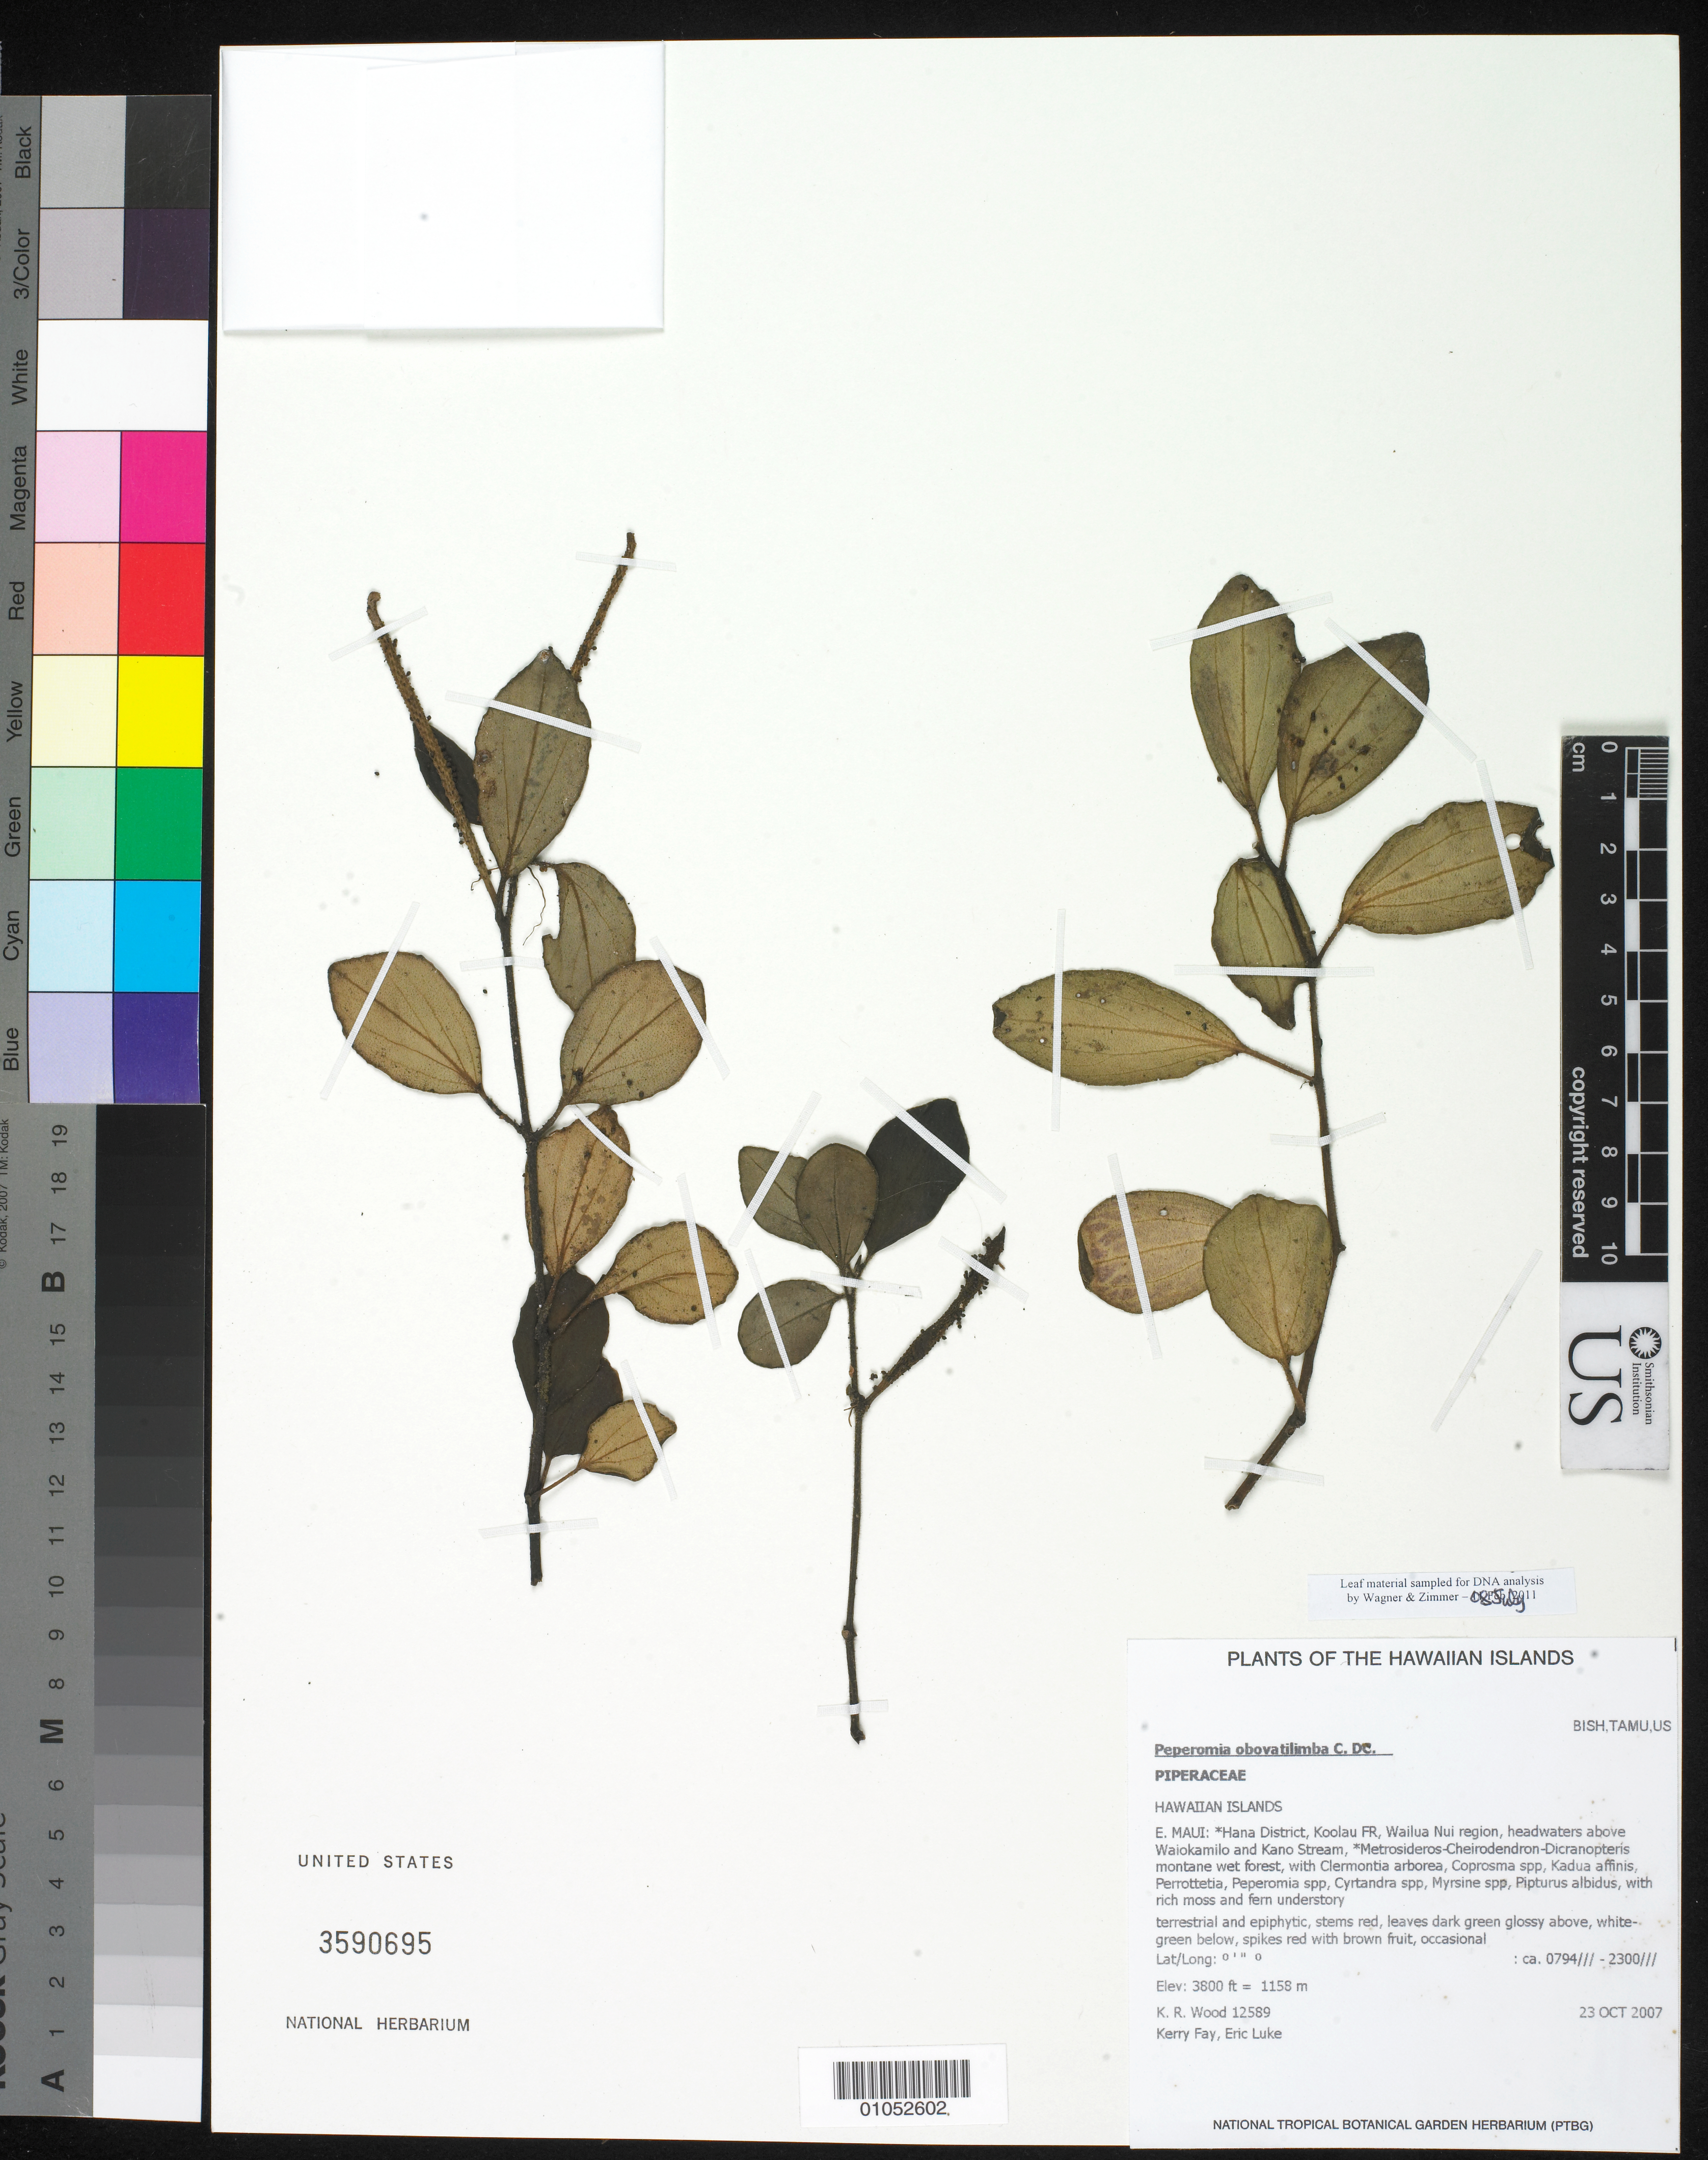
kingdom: Plantae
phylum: Tracheophyta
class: Magnoliopsida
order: Piperales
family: Piperaceae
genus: Peperomia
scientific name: Peperomia obovatilimba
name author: C. DC.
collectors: K. R. Wood, K. Fay & E. Luke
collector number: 12589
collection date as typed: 23 Oct 2007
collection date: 2007-10-23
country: United States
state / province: Hawaii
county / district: Maui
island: Maui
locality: East Maui, Hamakua District, Koolau FR, Wailua Nui region, headwaters above Waiokamilo and Kano Stream.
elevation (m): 1158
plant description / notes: Leaf material sampled for DNA analysis byt WEagner & Zimmer - 8 Jul 2011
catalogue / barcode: US 3590695